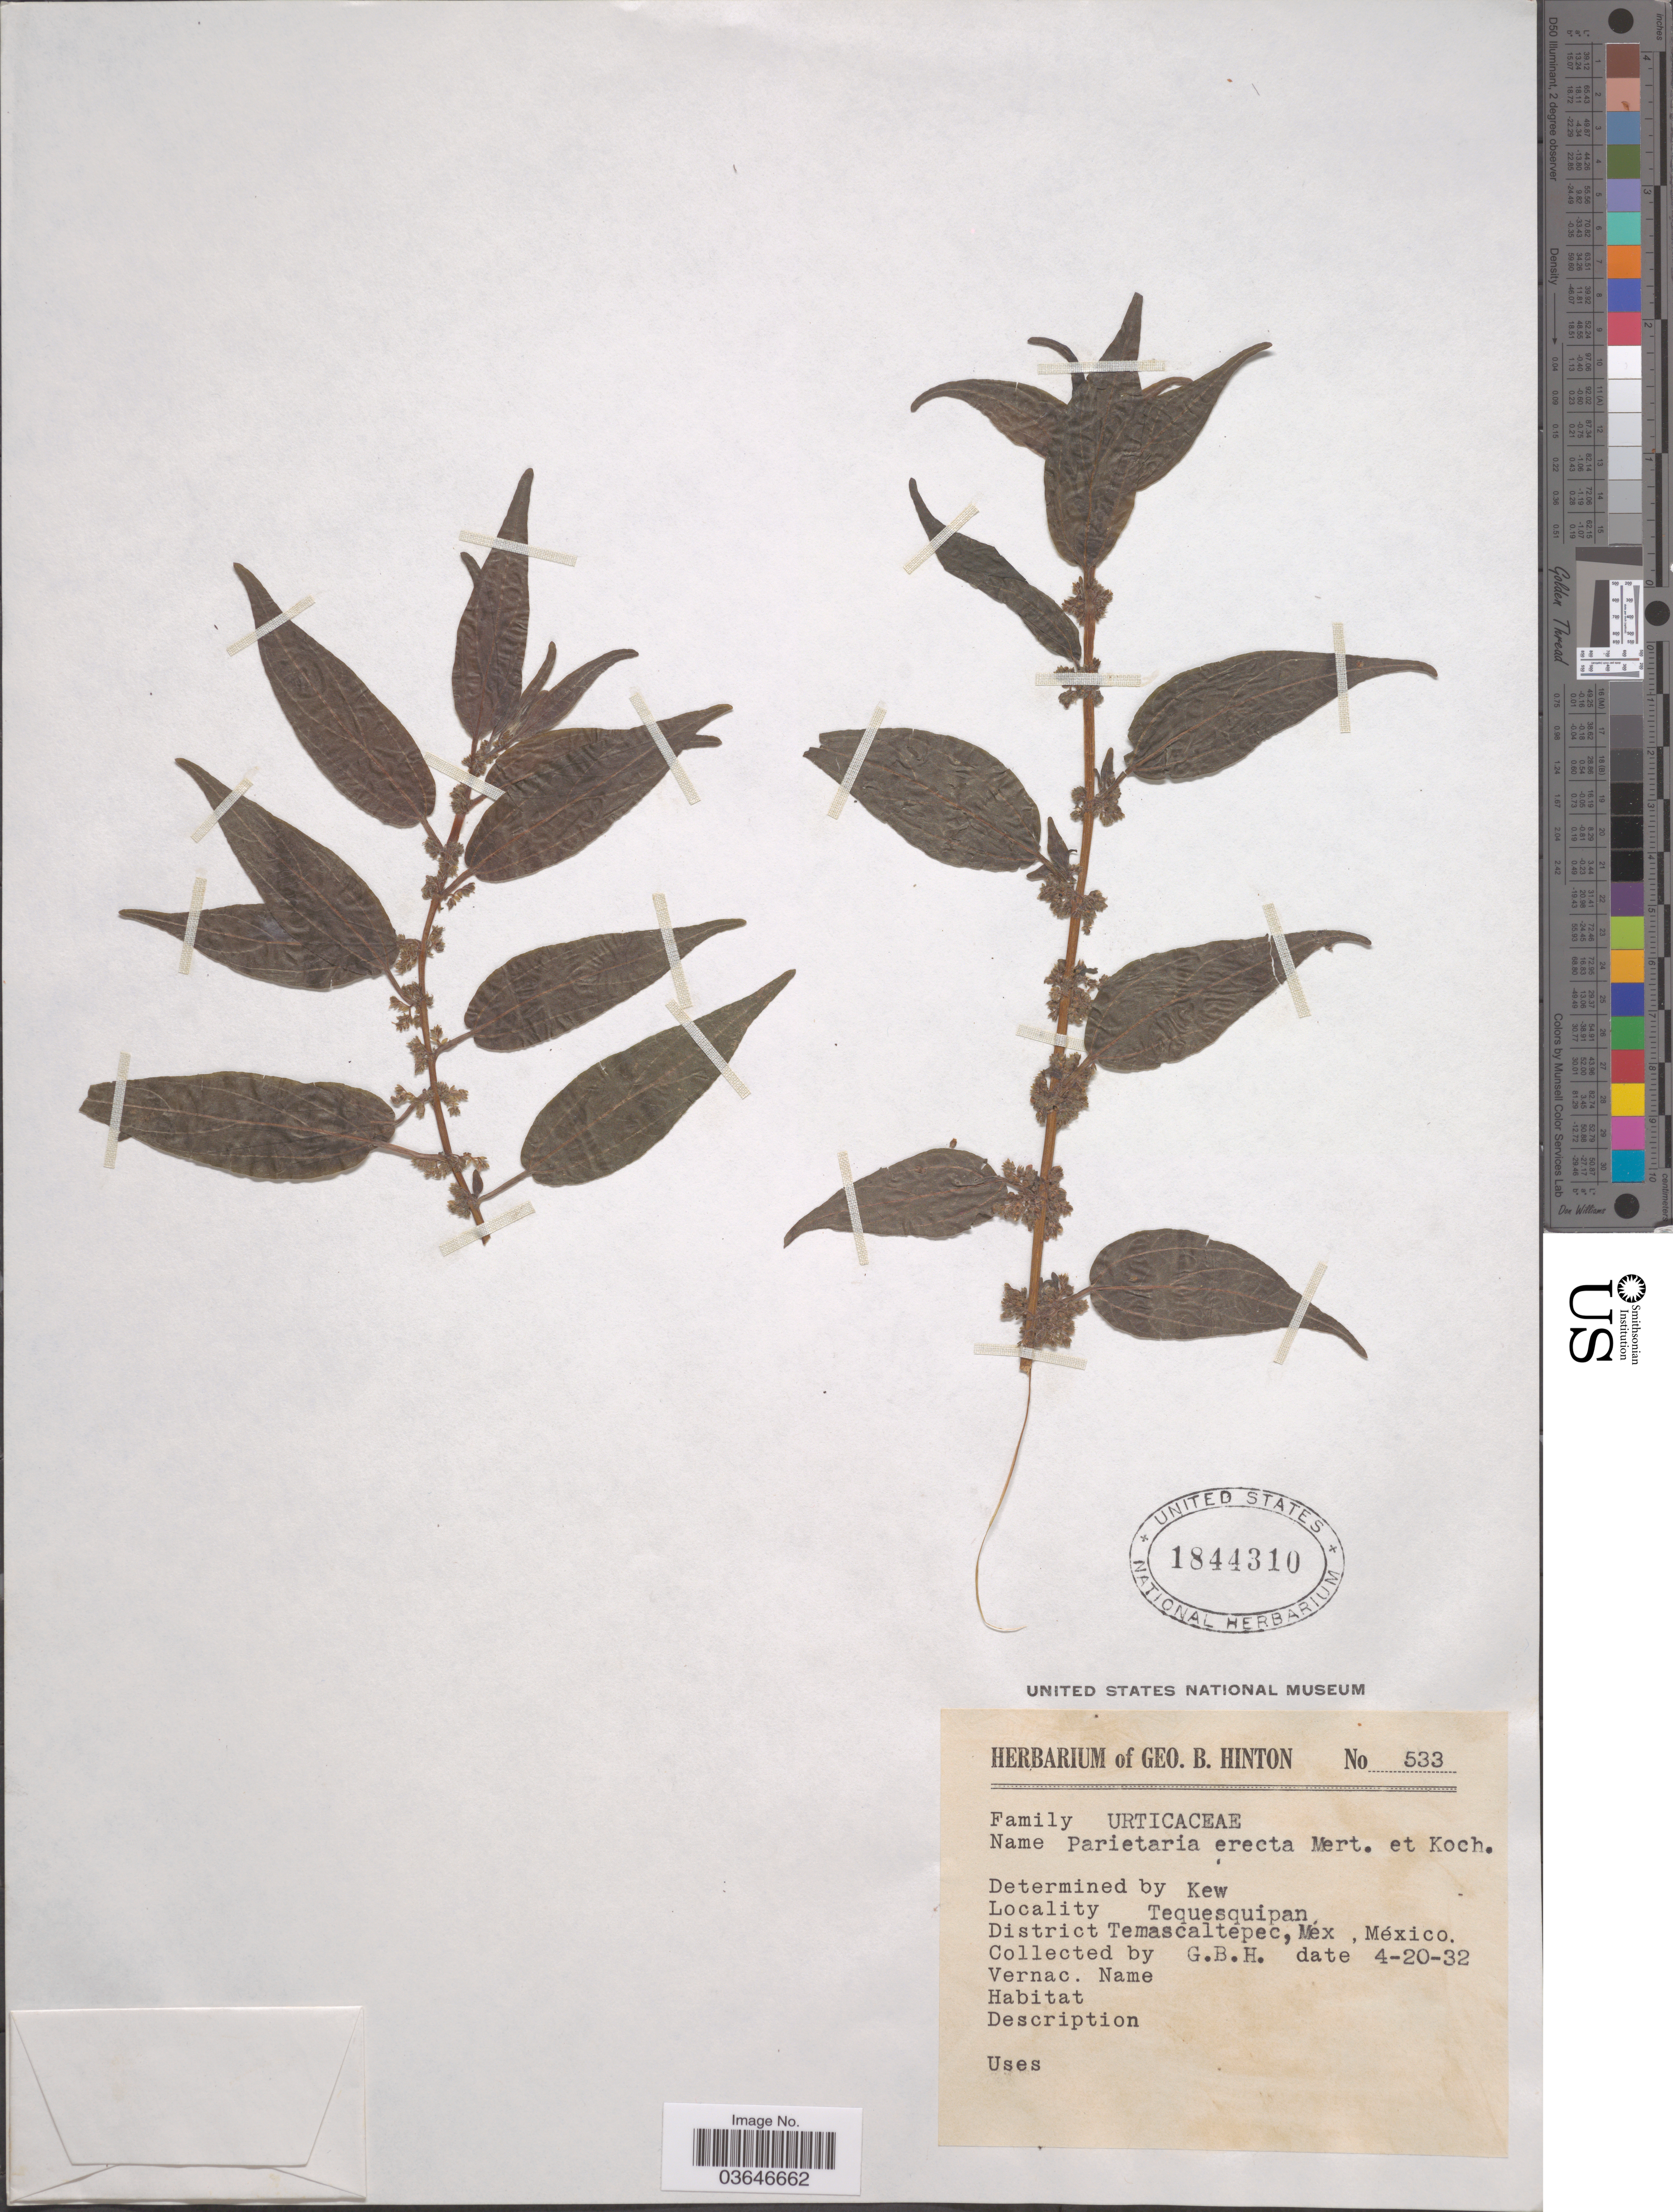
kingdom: Plantae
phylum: Tracheophyta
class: Magnoliopsida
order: Rosales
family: Urticaceae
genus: Parietaria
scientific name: Parietaria erecta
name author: Mert. ex W.D.J. Koch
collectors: G. B. Hinton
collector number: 533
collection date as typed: Transcribed d/m/y: 20/4/32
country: Mexico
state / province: México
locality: Tequesquipan. District Temascaltepec.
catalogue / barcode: US 1844310